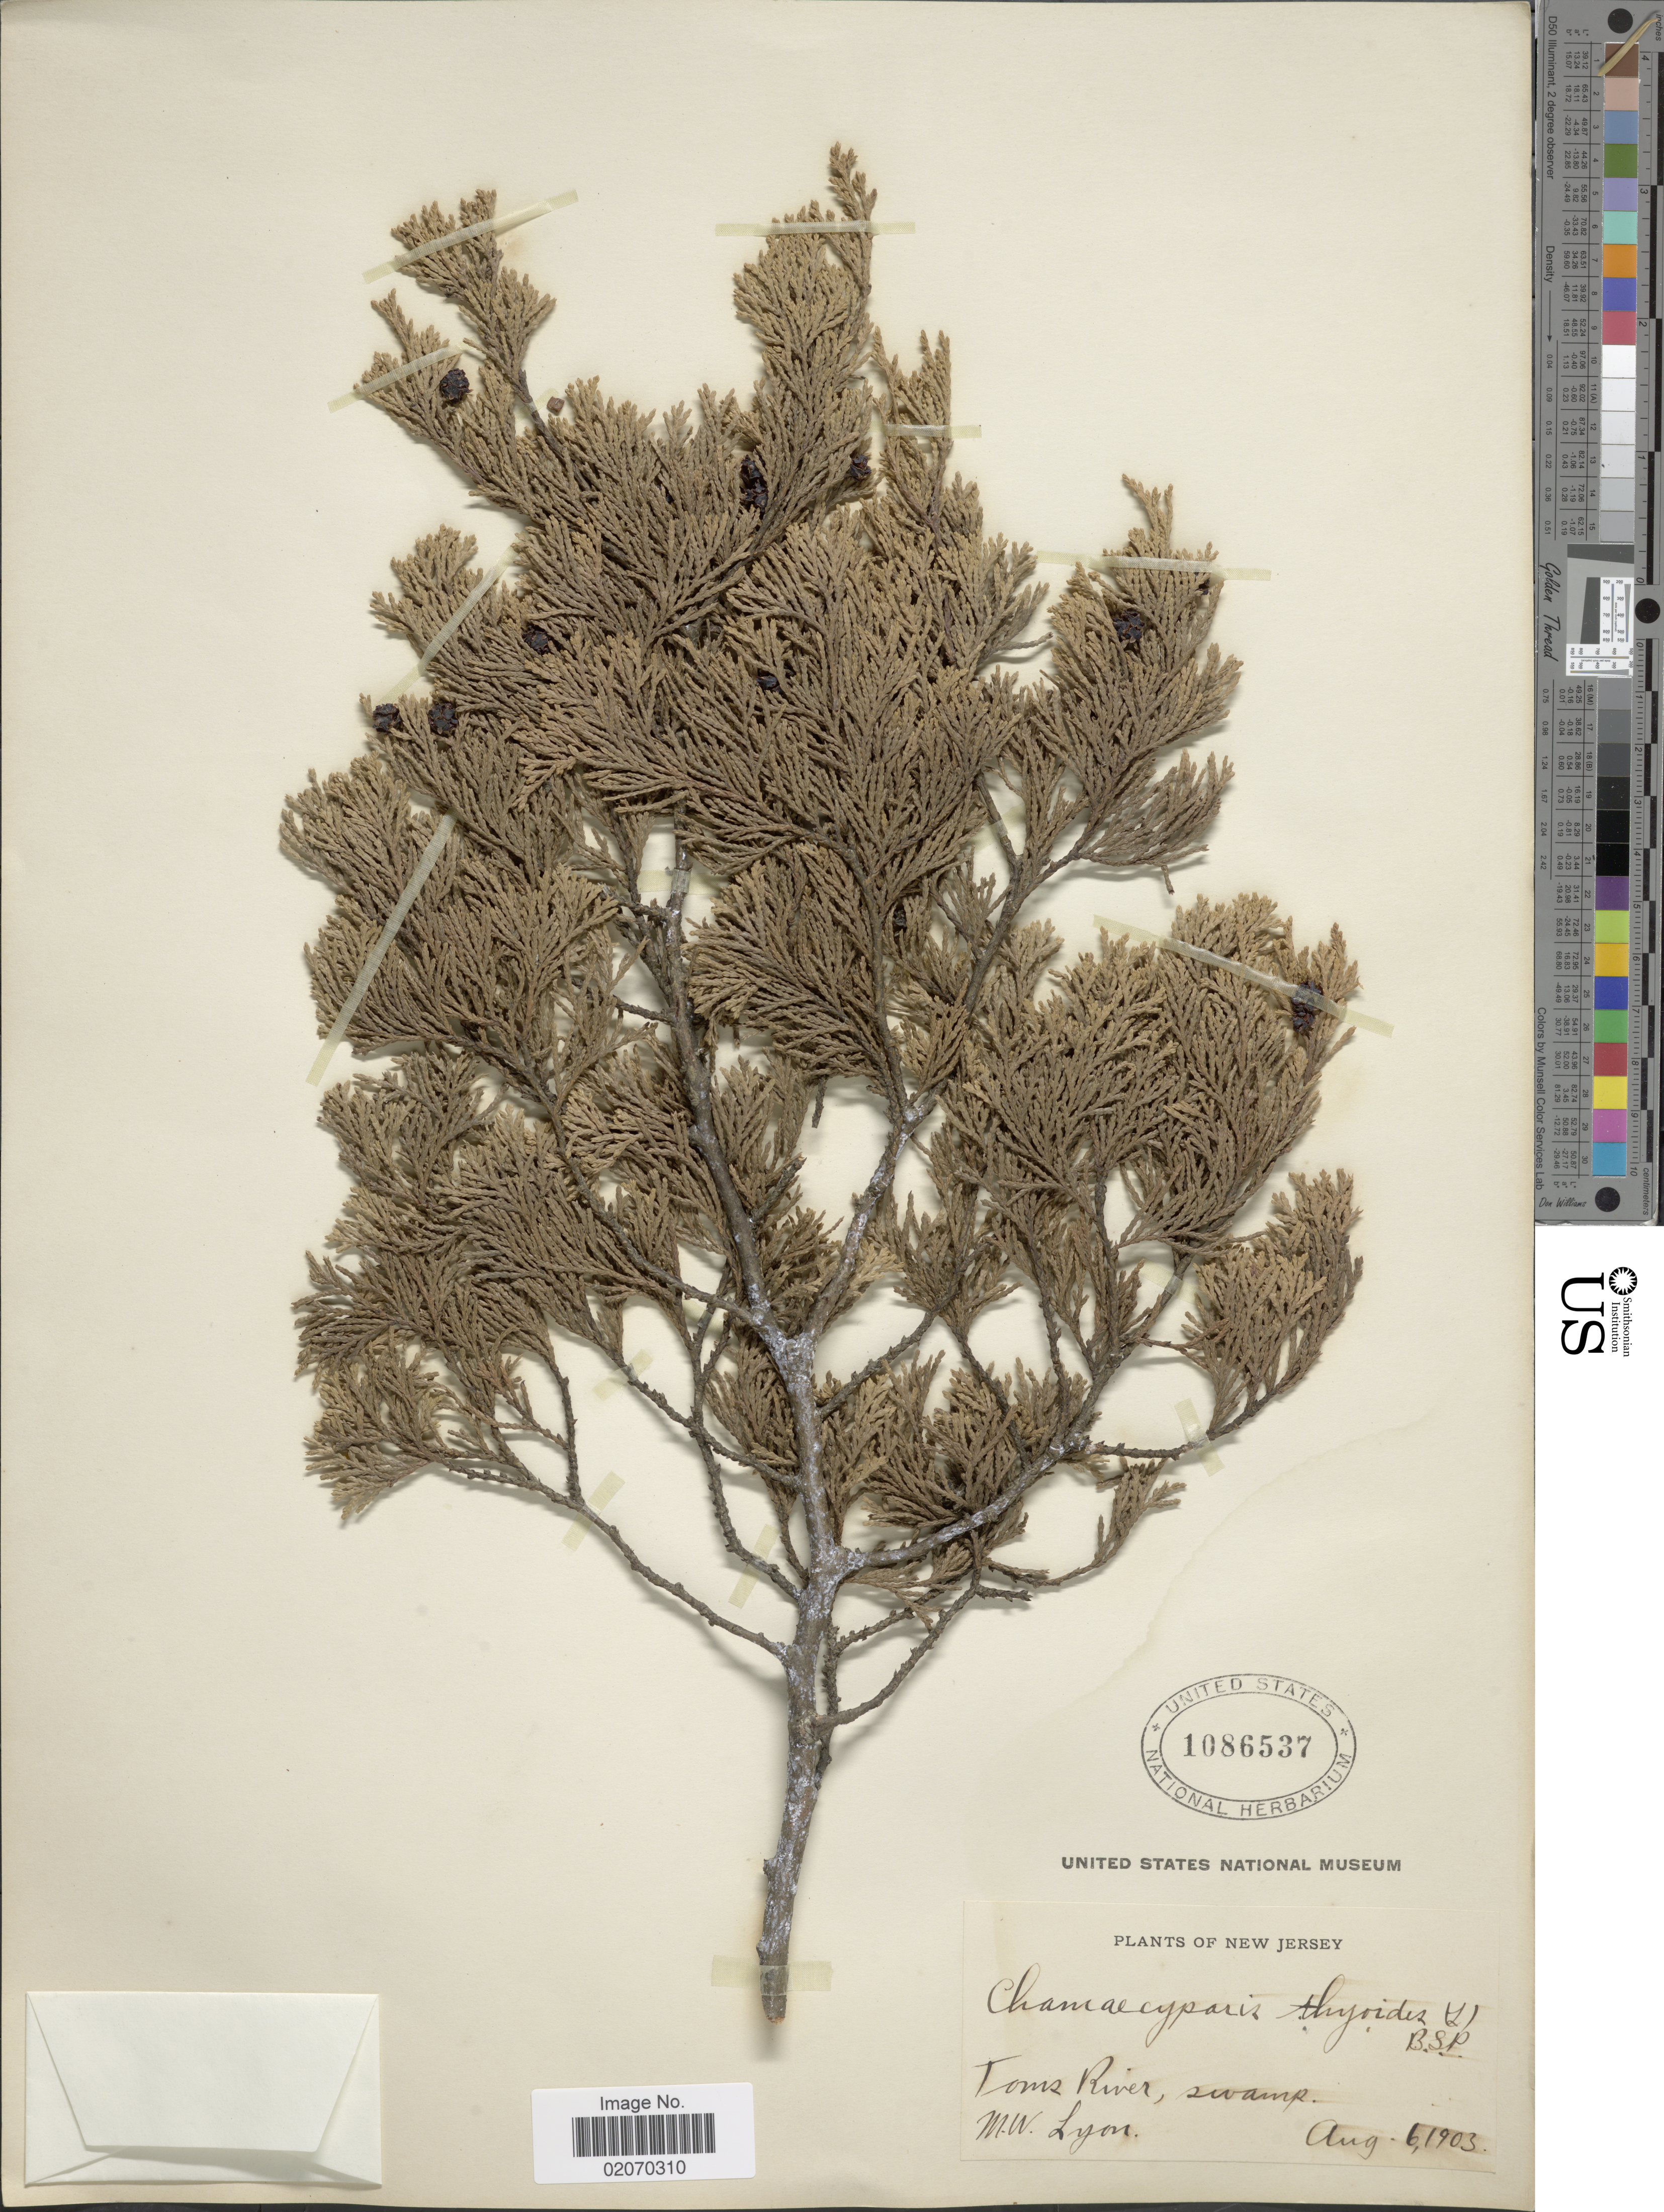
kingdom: Plantae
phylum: Tracheophyta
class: Pinopsida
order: Pinales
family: Cupressaceae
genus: Chamaecyparis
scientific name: Chamaecyparis thyoides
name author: (L.) Britton, Stearns & Poggenb.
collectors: M. W. Lyon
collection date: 1903-08-06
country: United States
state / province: New Jersey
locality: Toms River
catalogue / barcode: US 1086537